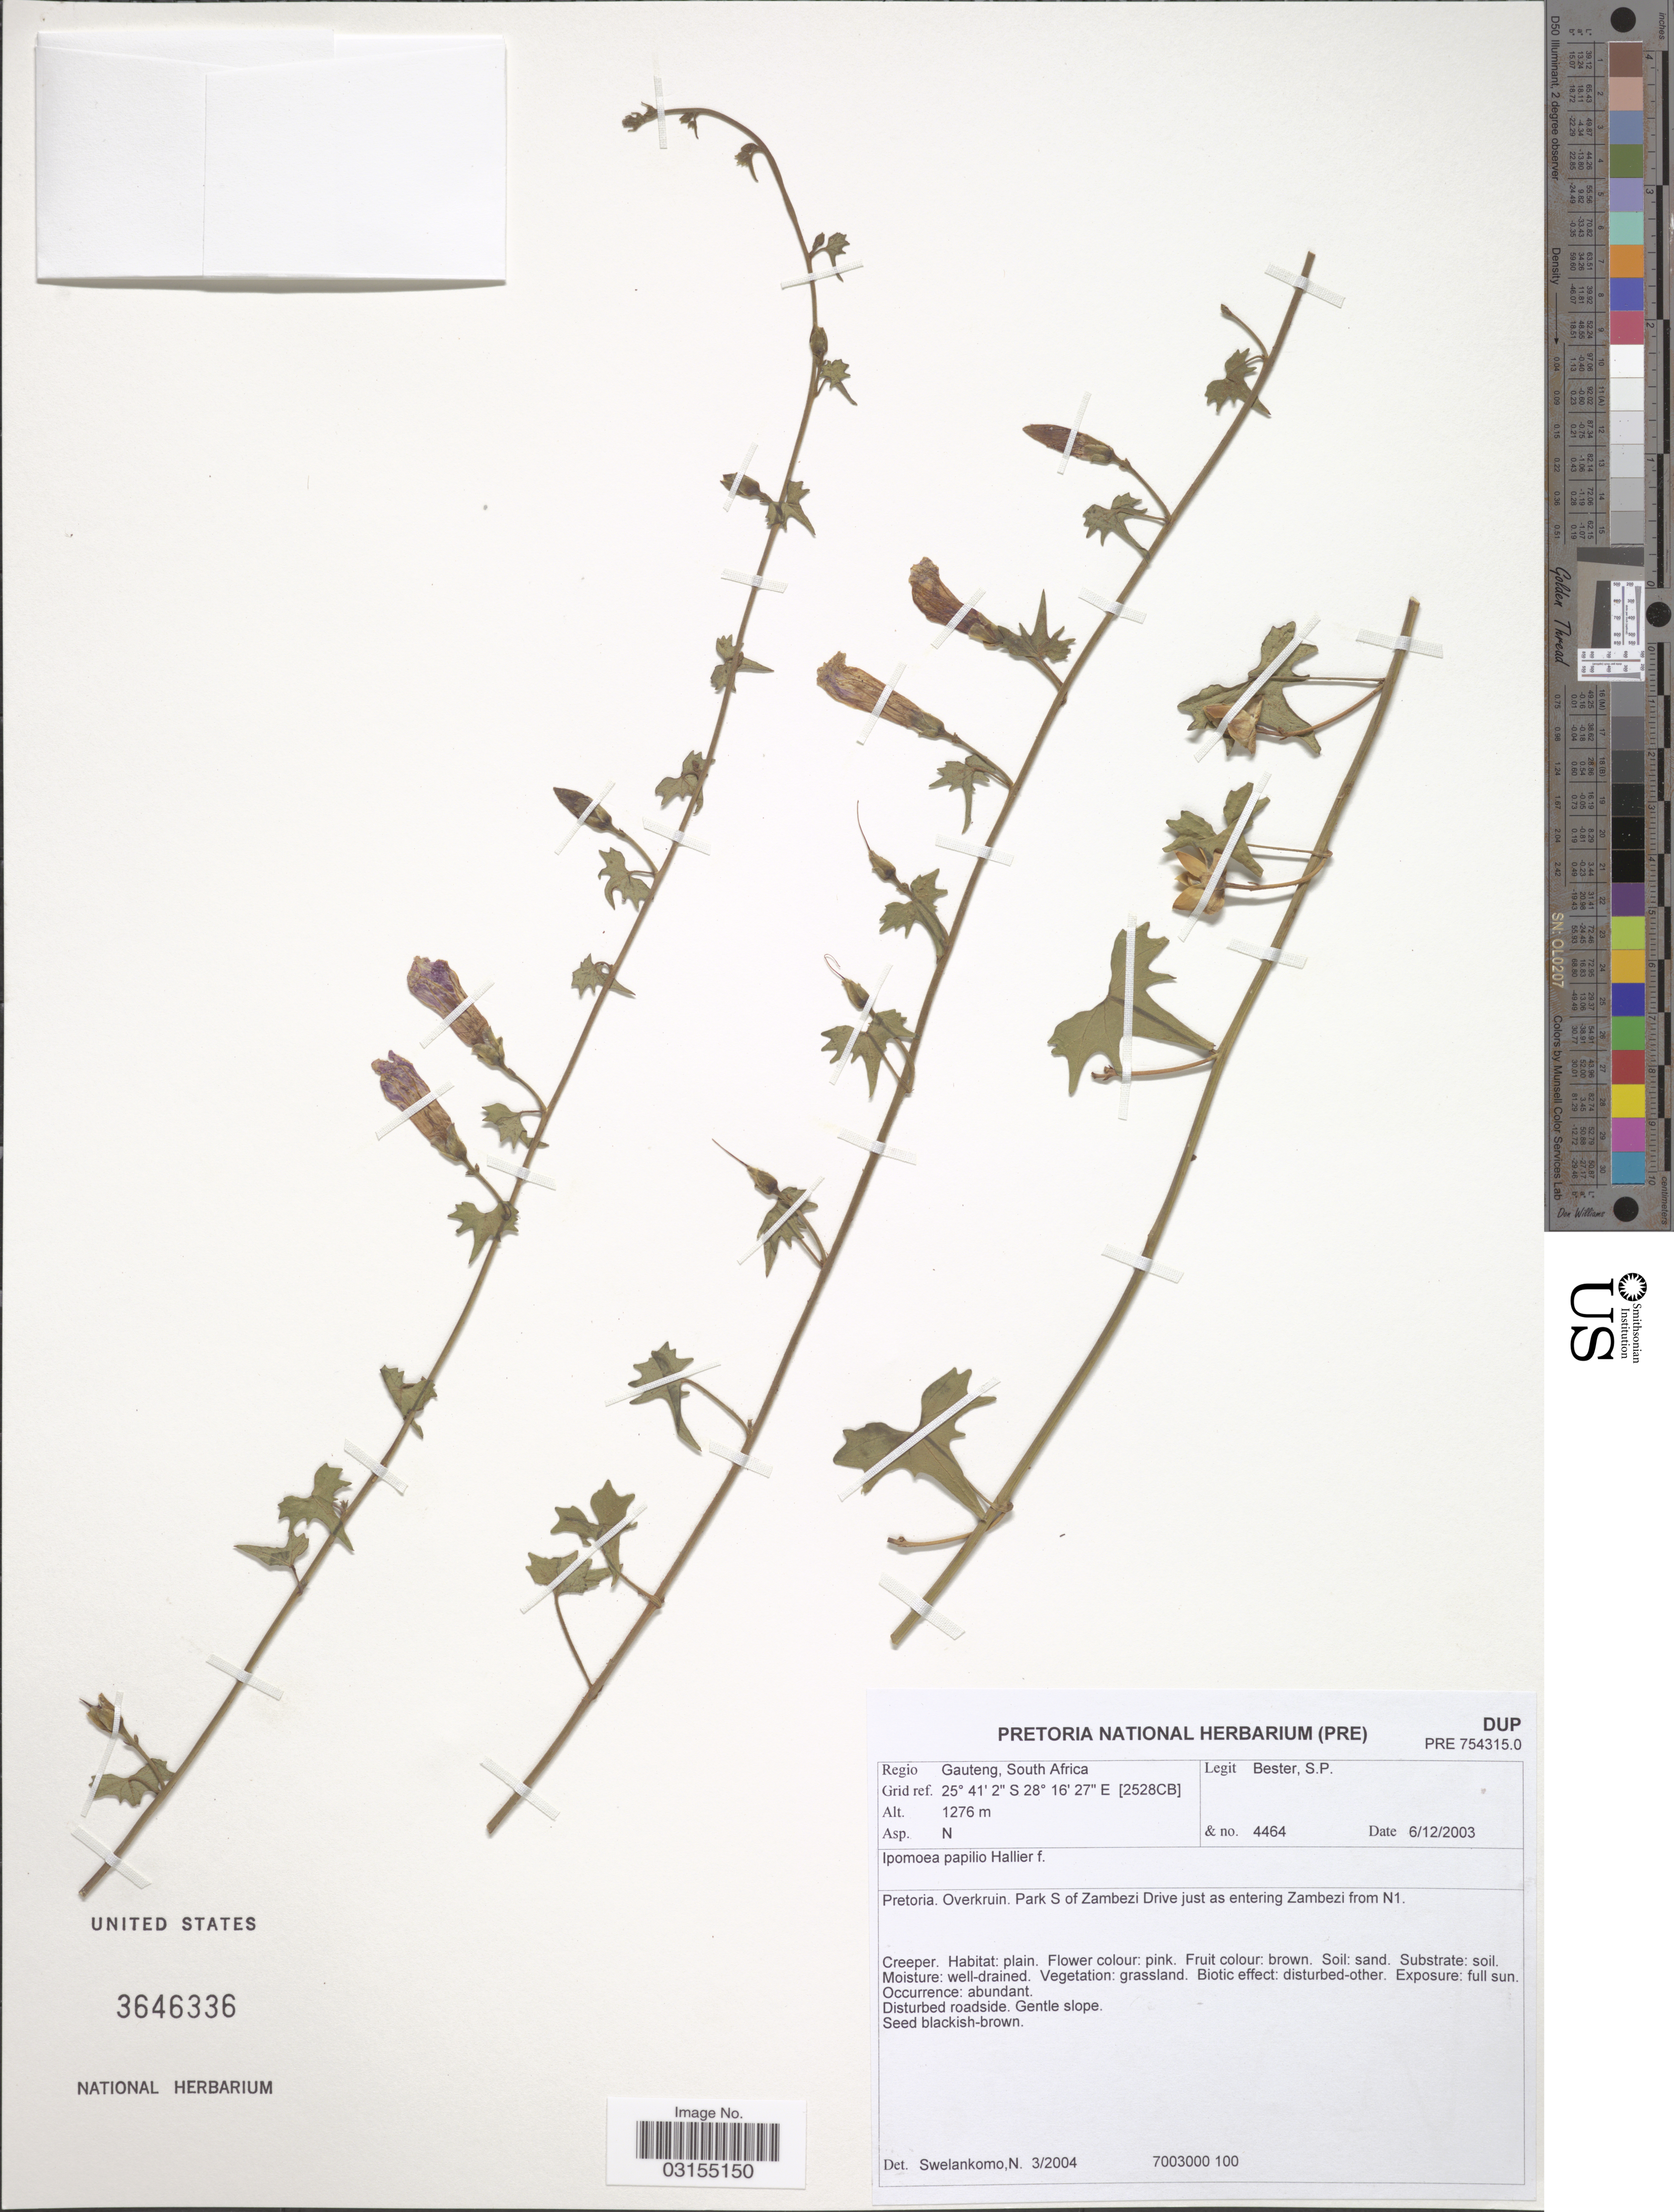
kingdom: Plantae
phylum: Tracheophyta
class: Magnoliopsida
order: Solanales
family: Convolvulaceae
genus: Ipomoea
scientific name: Ipomoea papilio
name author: Hallier f.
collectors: S. Bester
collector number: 4464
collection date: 2003-12-06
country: South Africa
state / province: Gauteng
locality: Regio Gauteng, Grid ref. [2528CB]. Pretoria. Overkruin. Park S of Zambezi Drive just as entering Zambezi from N1.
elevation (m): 1276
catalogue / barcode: US 3646336